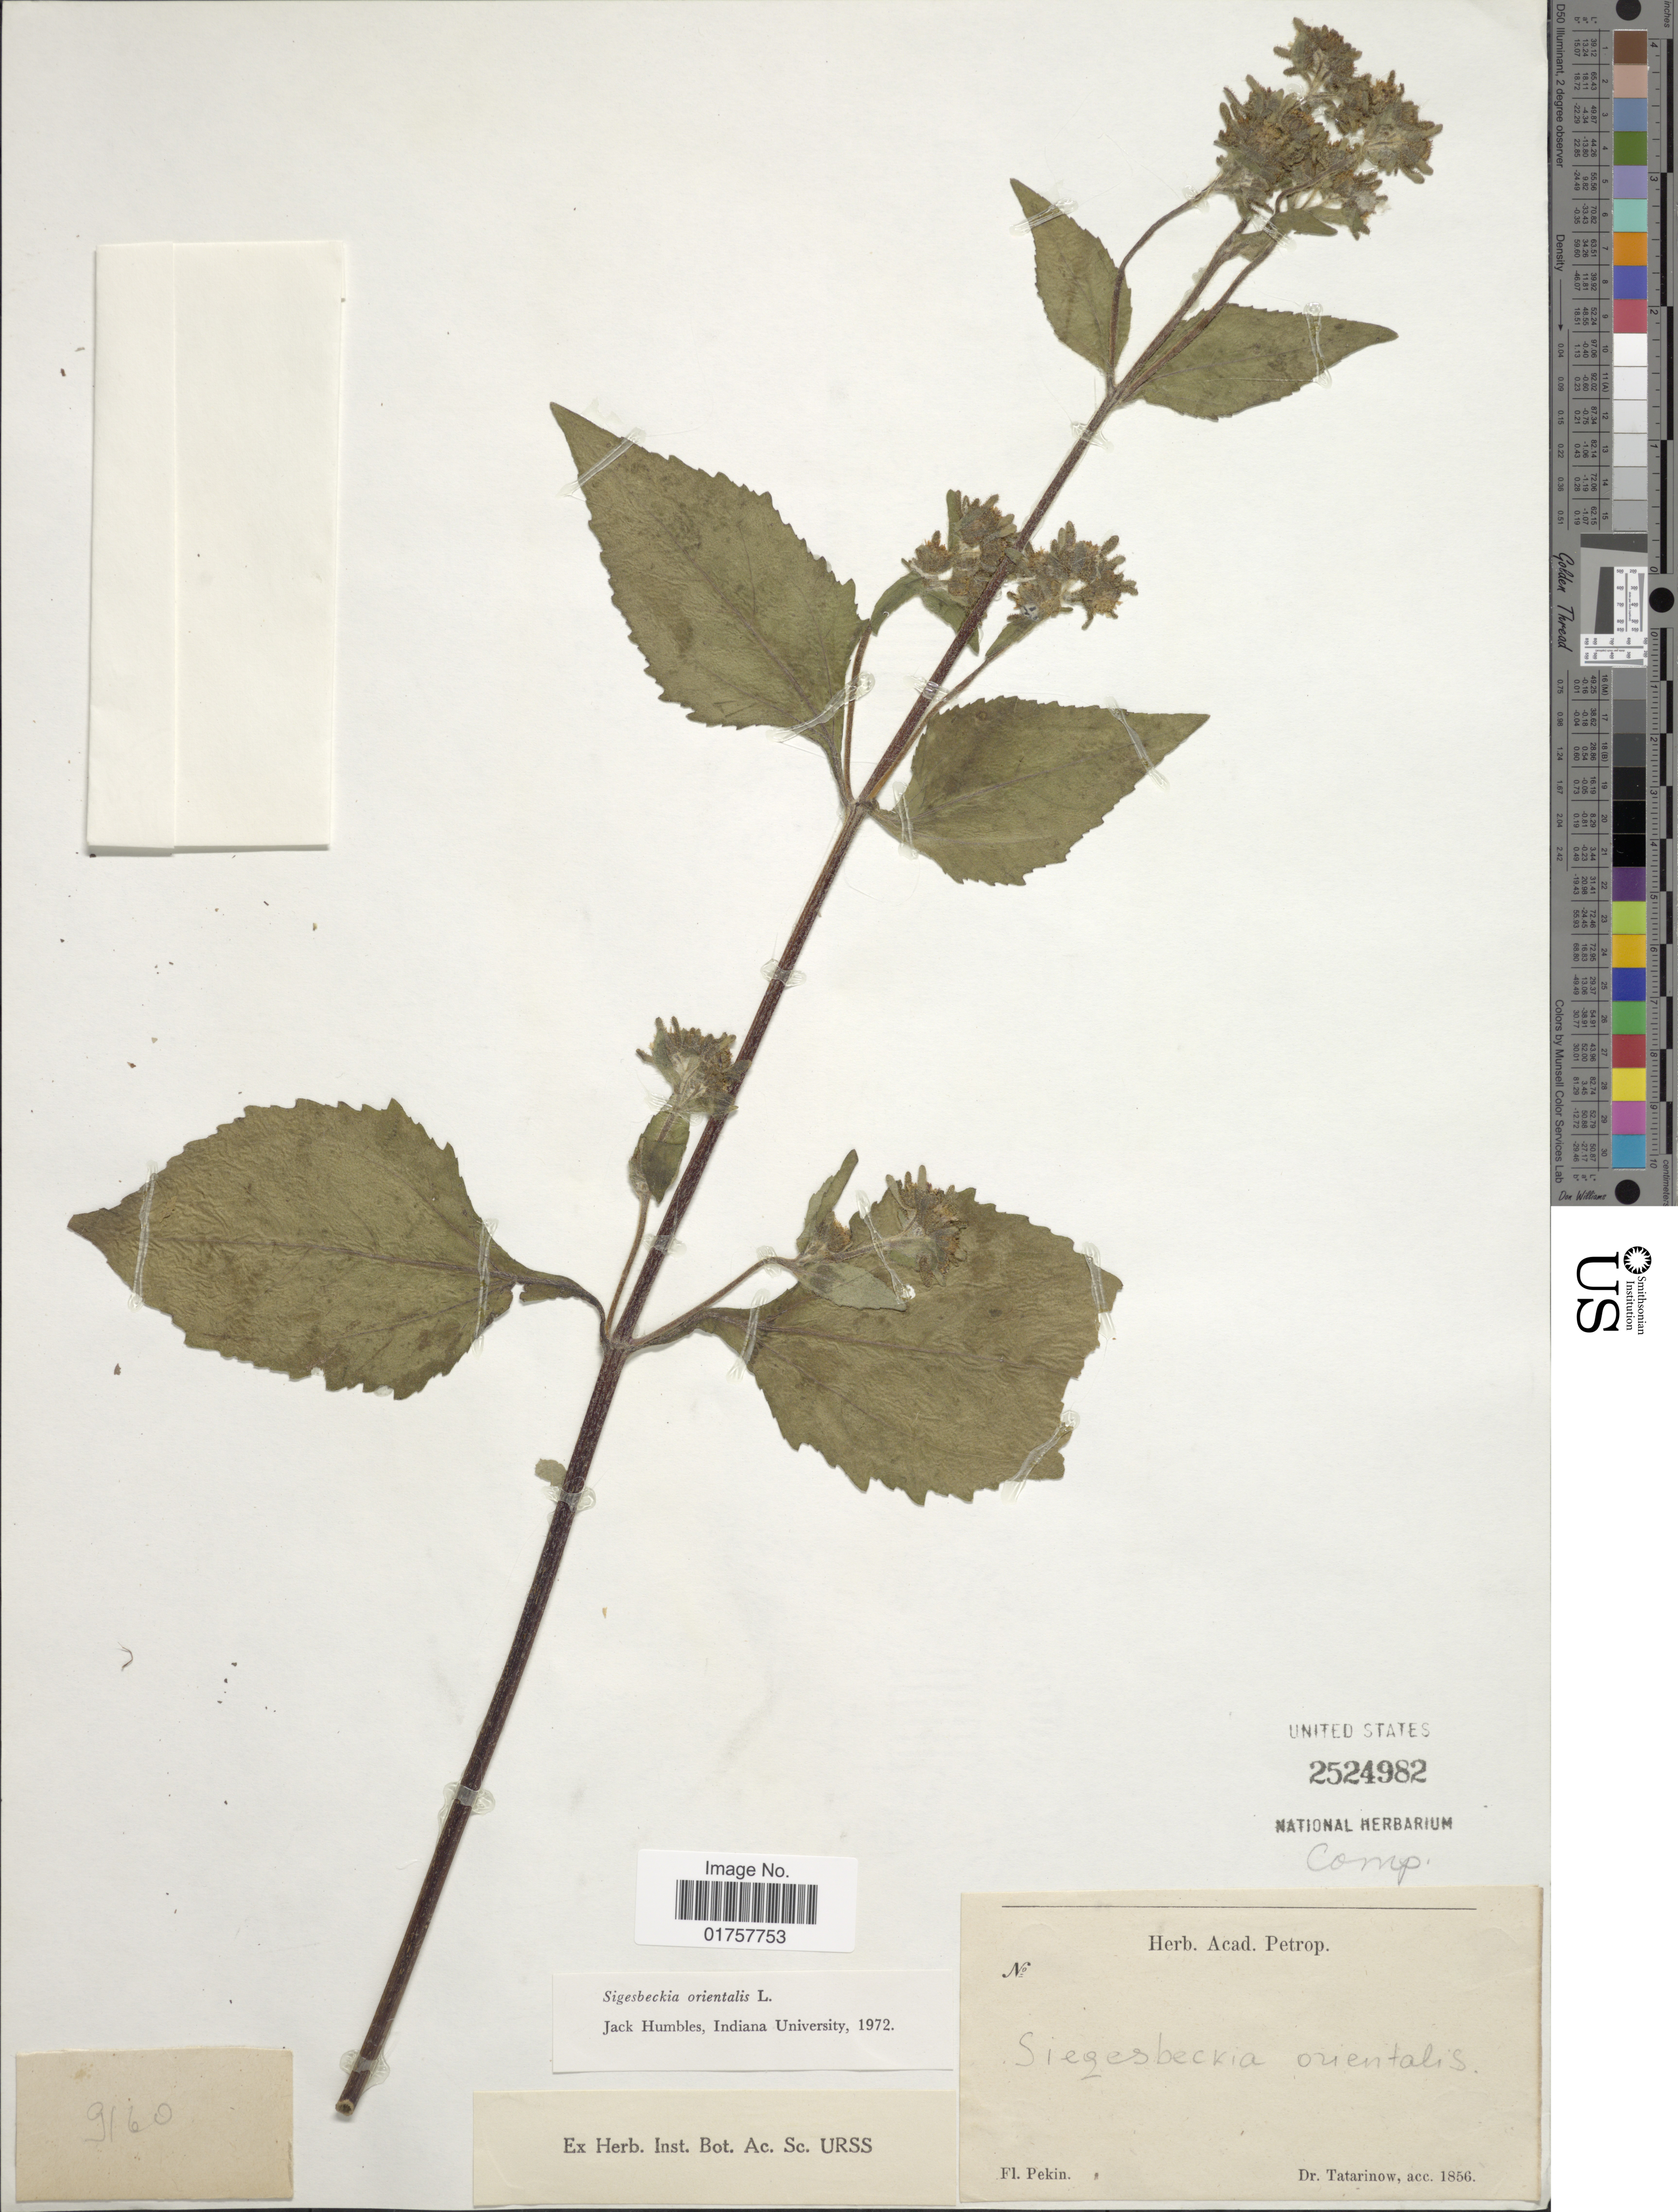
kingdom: Plantae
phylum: Tracheophyta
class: Magnoliopsida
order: Asterales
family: Asteraceae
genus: Sigesbeckia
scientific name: Sigesbeckia orientalis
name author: L.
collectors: -. Tatarinow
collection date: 1856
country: China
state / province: Beijing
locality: Fl. Pekin [unsure placement]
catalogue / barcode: US 2524982